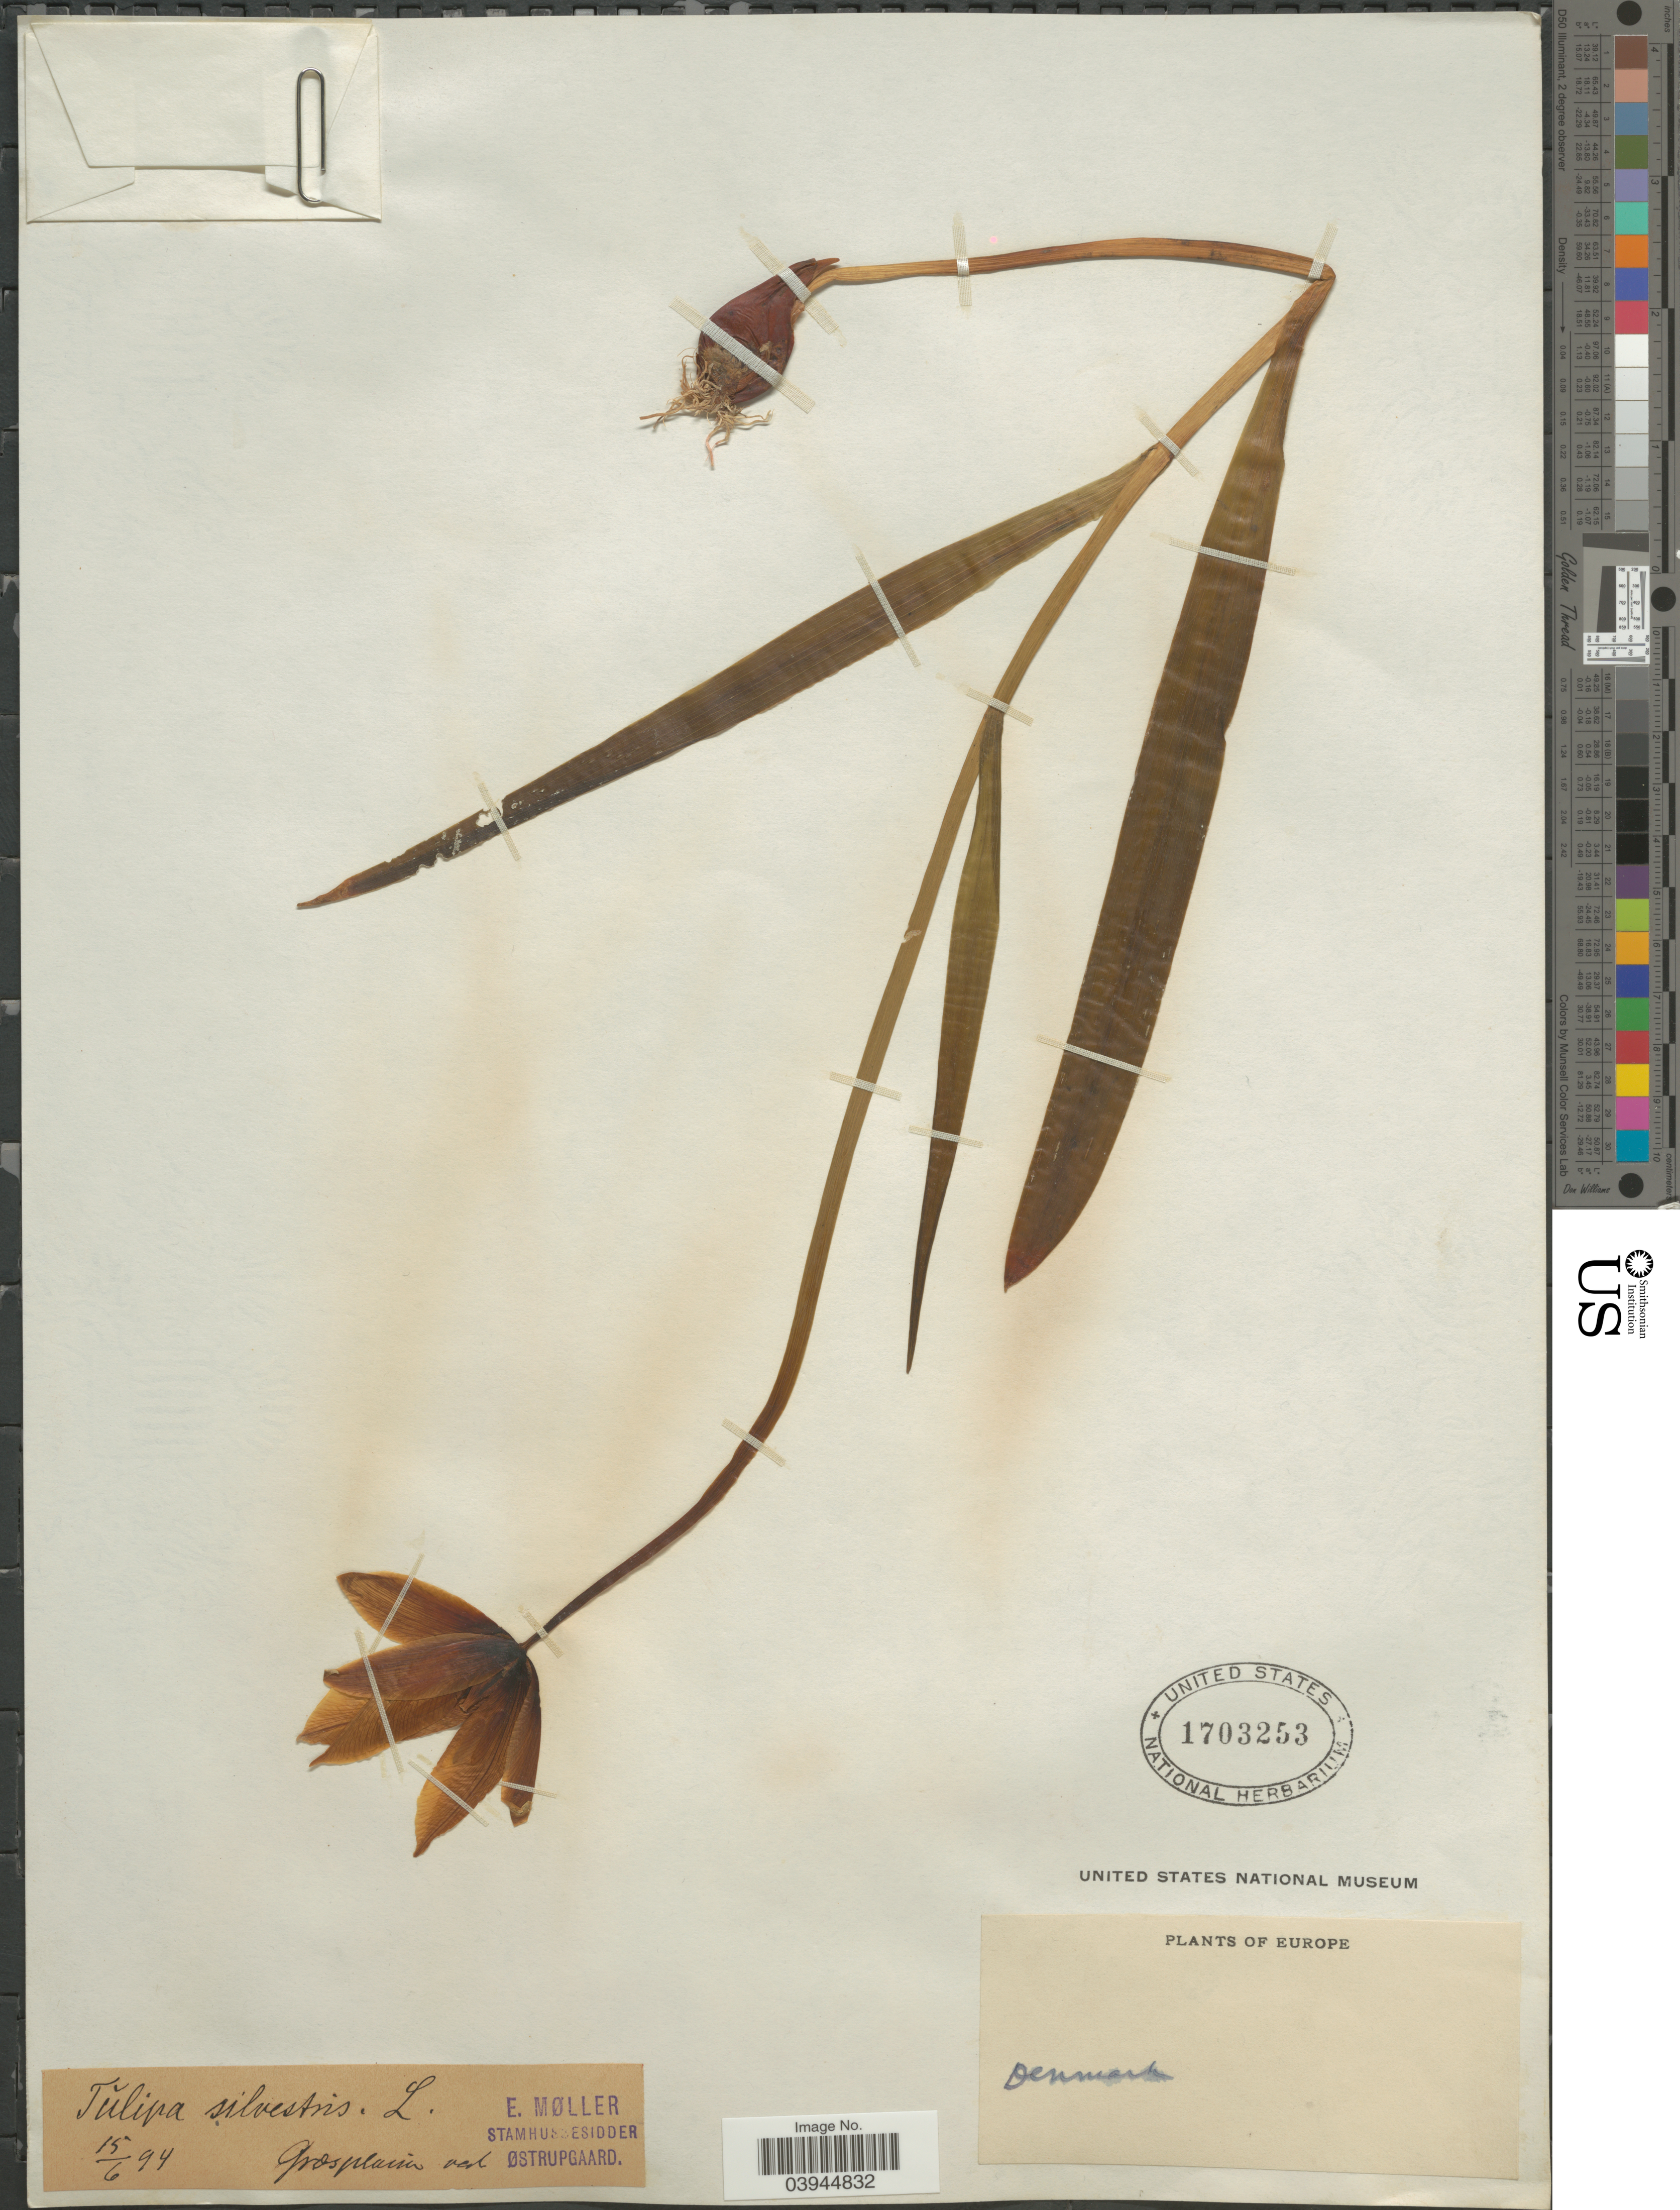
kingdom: Plantae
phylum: Tracheophyta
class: Liliopsida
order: Liliales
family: Liliaceae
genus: Tulipa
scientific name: Tulipa silvestris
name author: L.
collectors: E. Møller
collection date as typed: Transcribed d/m/y: 15/6/94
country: Denmark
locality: Grosslaria ved. Europe.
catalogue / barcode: US 1703253